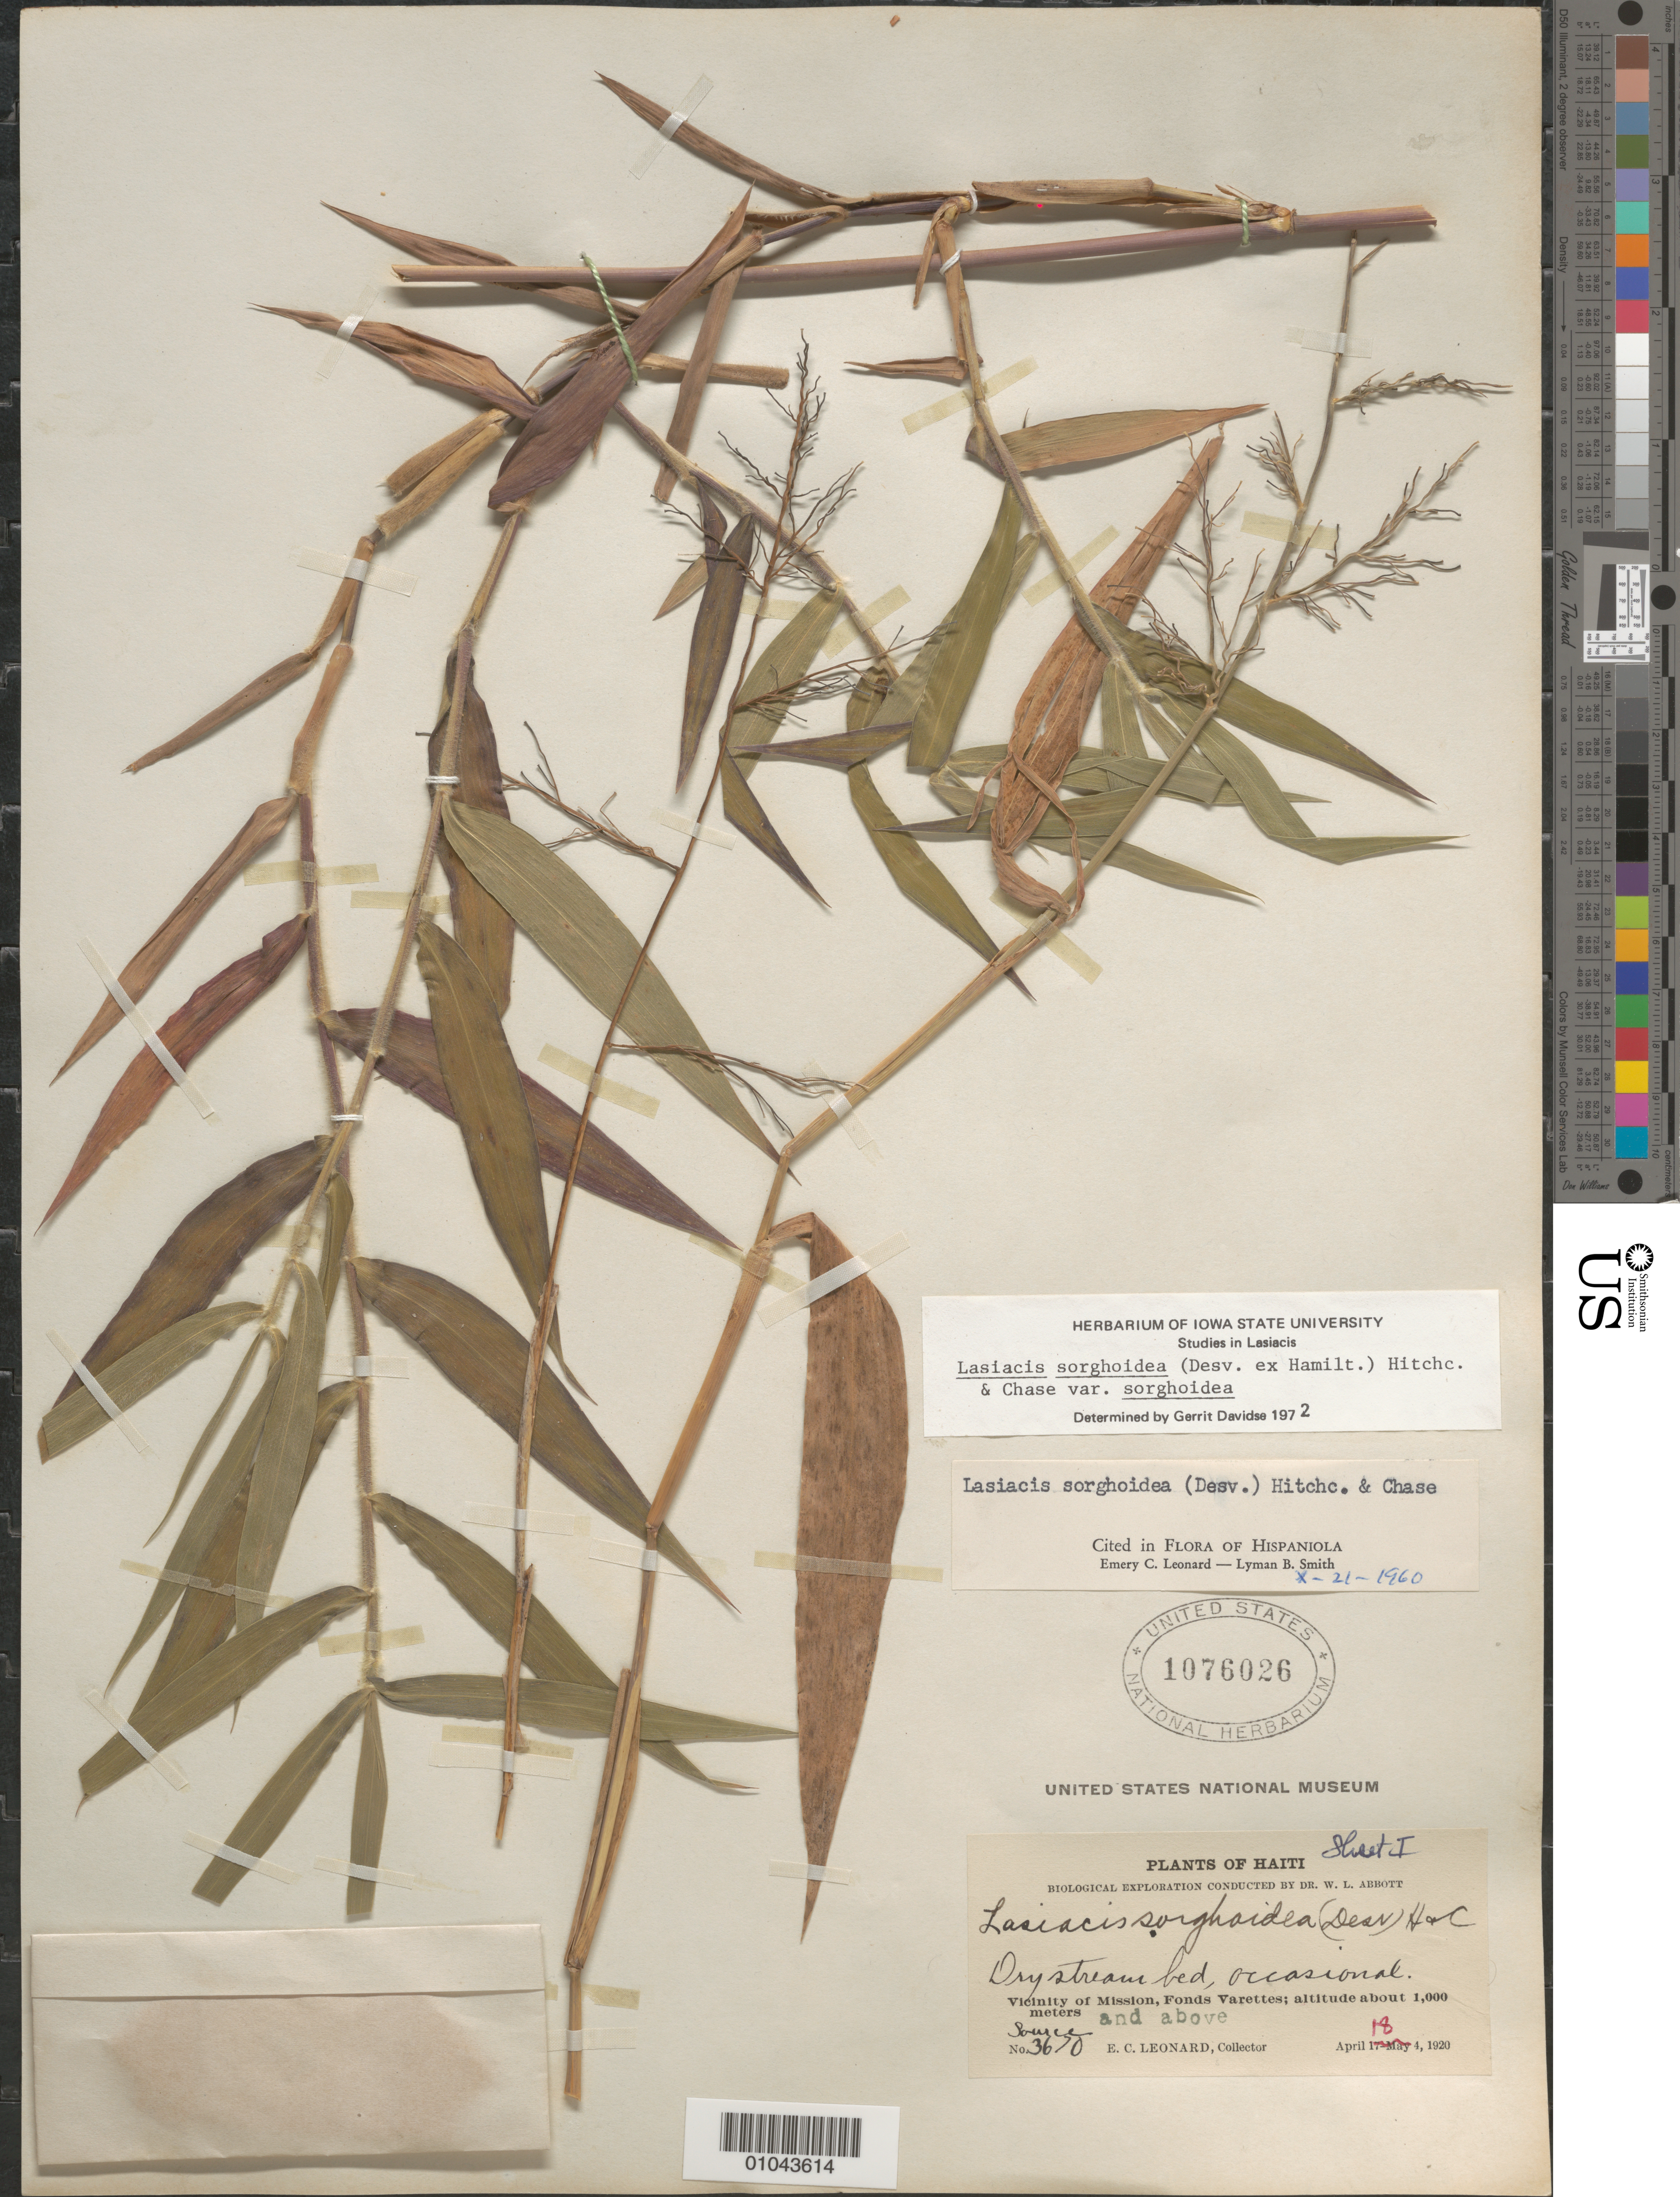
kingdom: Plantae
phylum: Tracheophyta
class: Liliopsida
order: Poales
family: Poaceae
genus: Lasiacis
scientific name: Lasiacis sorghoidea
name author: (Desv. ex Ham.) Hitchc. & Chase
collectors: E. C. Leonard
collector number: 3670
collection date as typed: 18 Apr 1920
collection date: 1920-04-18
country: Haiti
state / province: Óuest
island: Hispaniola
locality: Vicinity of Mission, Fonds Varrettes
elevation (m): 1000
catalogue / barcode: US 1076026